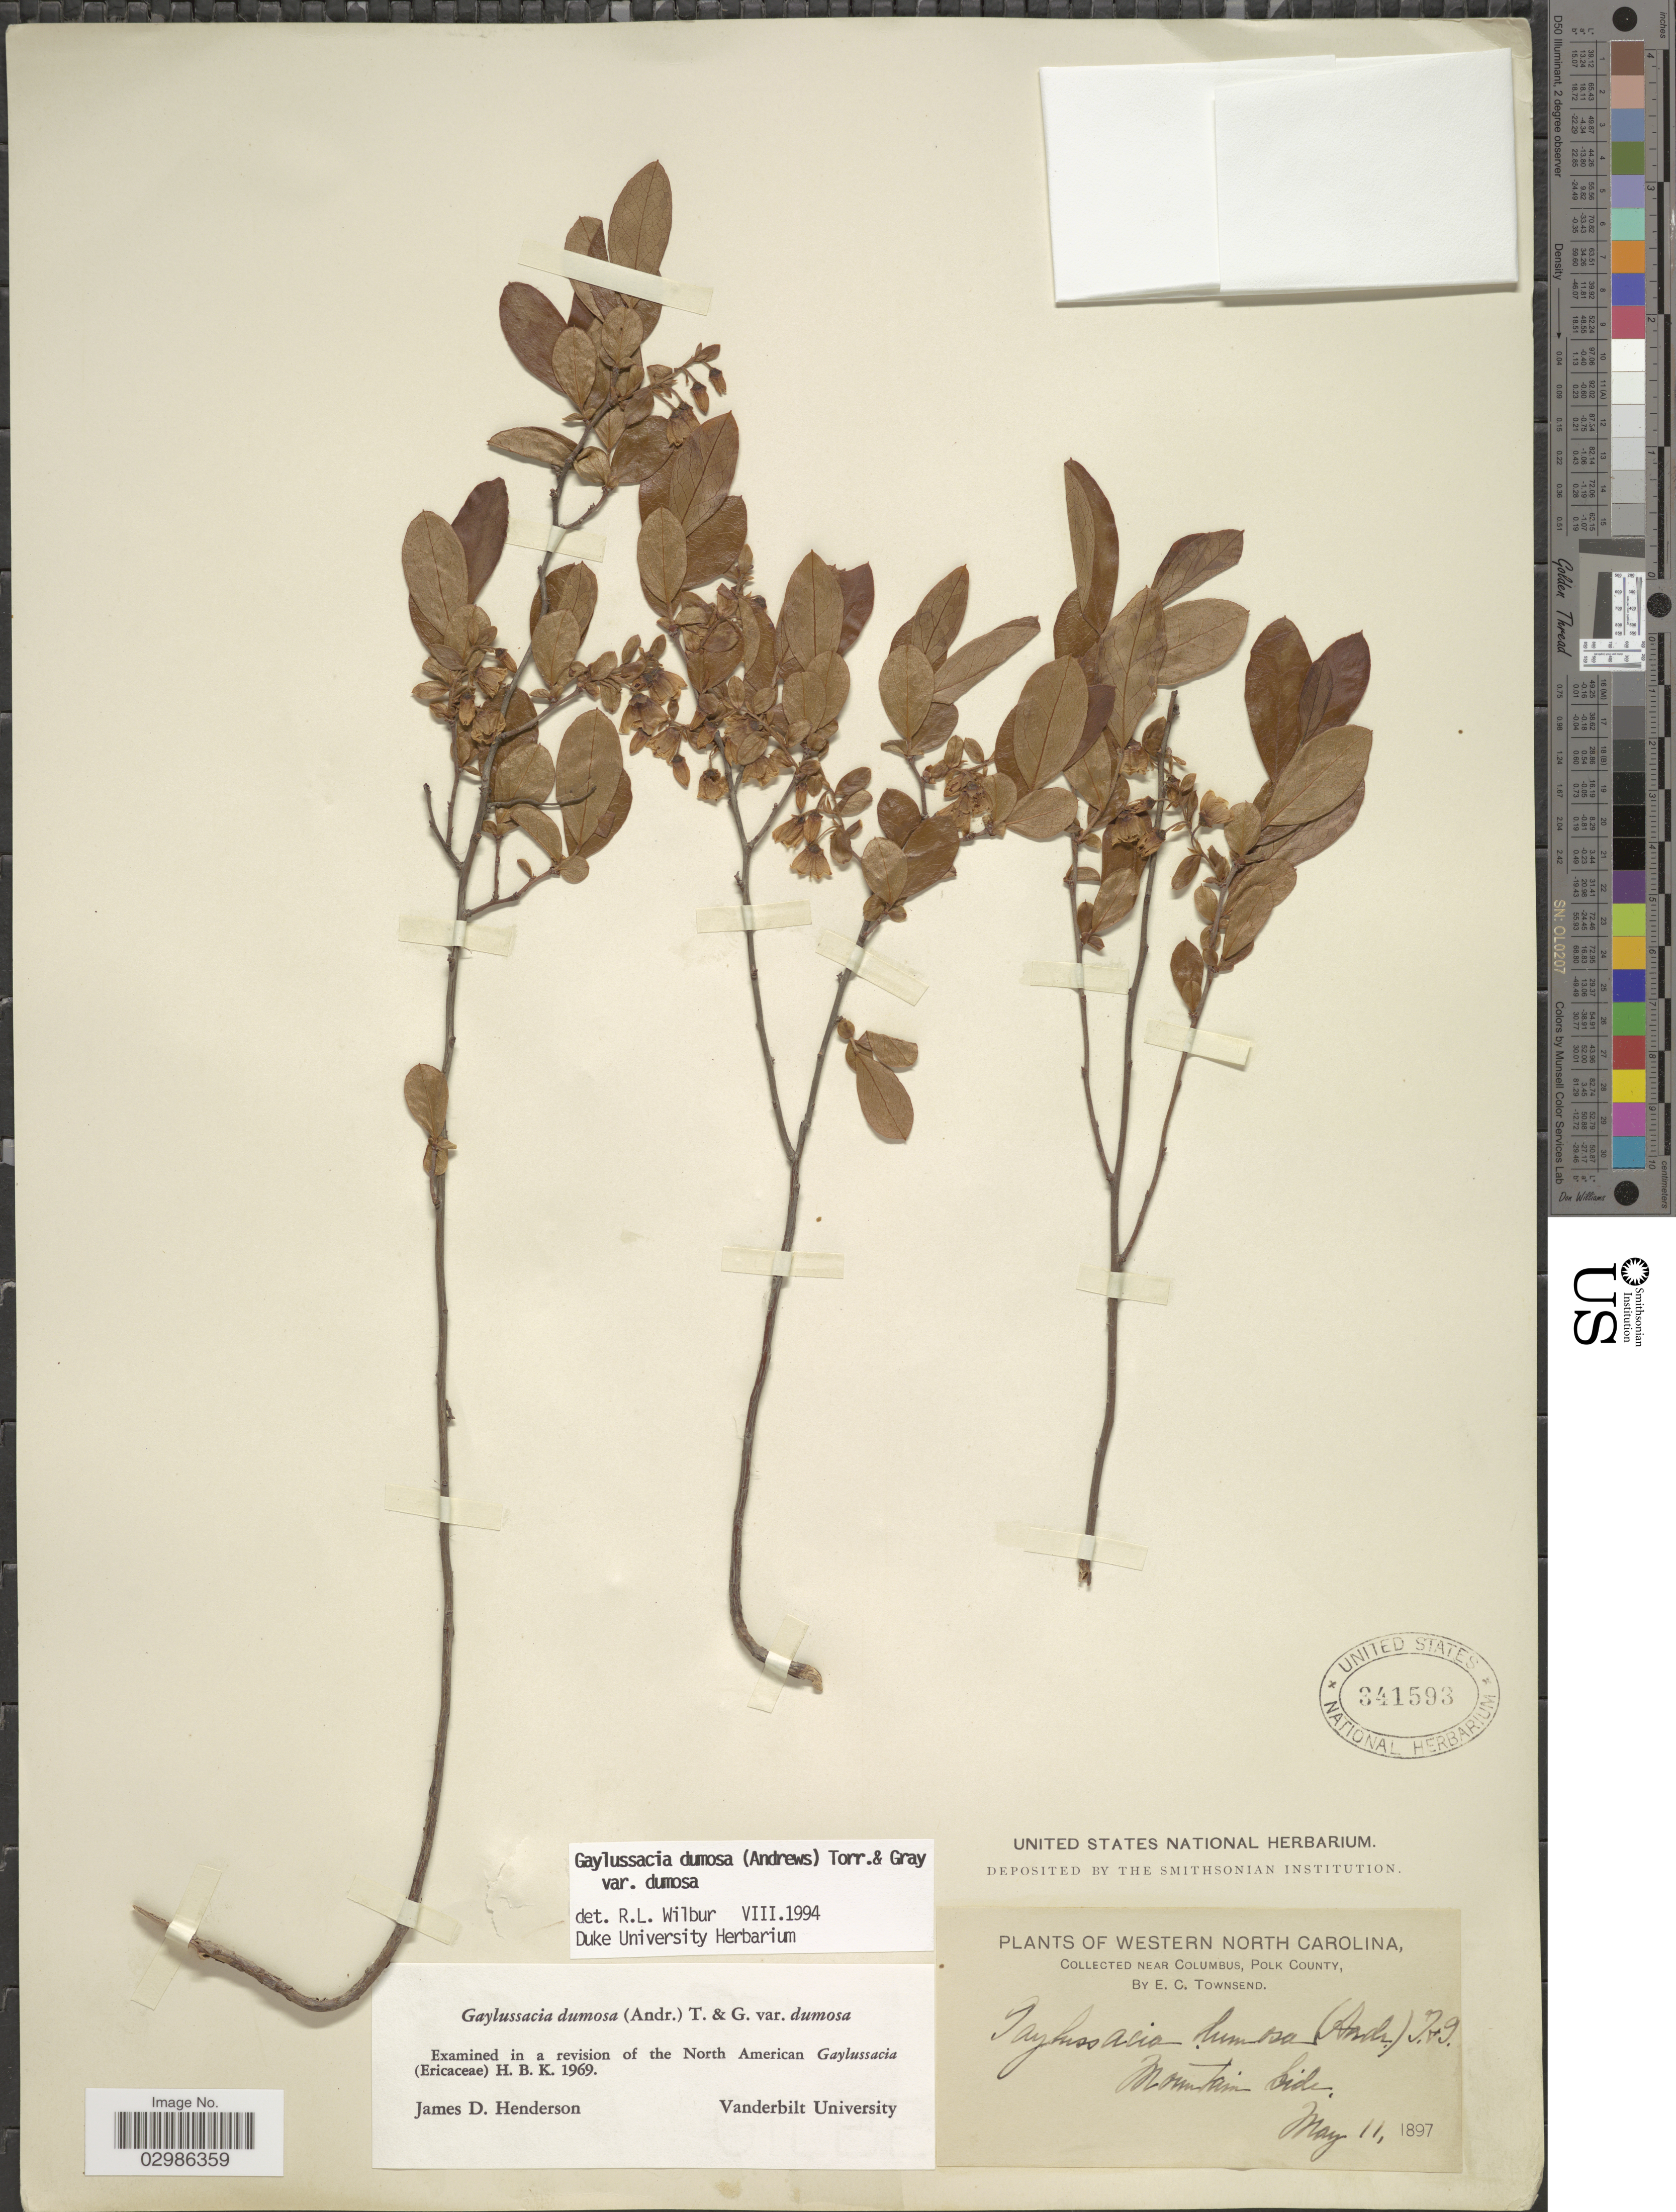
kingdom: Plantae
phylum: Tracheophyta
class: Magnoliopsida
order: Ericales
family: Ericaceae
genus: Gaylussacia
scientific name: Gaylussacia dumosa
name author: (Andrews) Torr. & A. Gray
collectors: E. C. Townsend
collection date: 1897-05-11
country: United States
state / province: North Carolina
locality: Western North Carolina, near Columbus, Polk County. Mountain side.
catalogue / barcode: US 341593